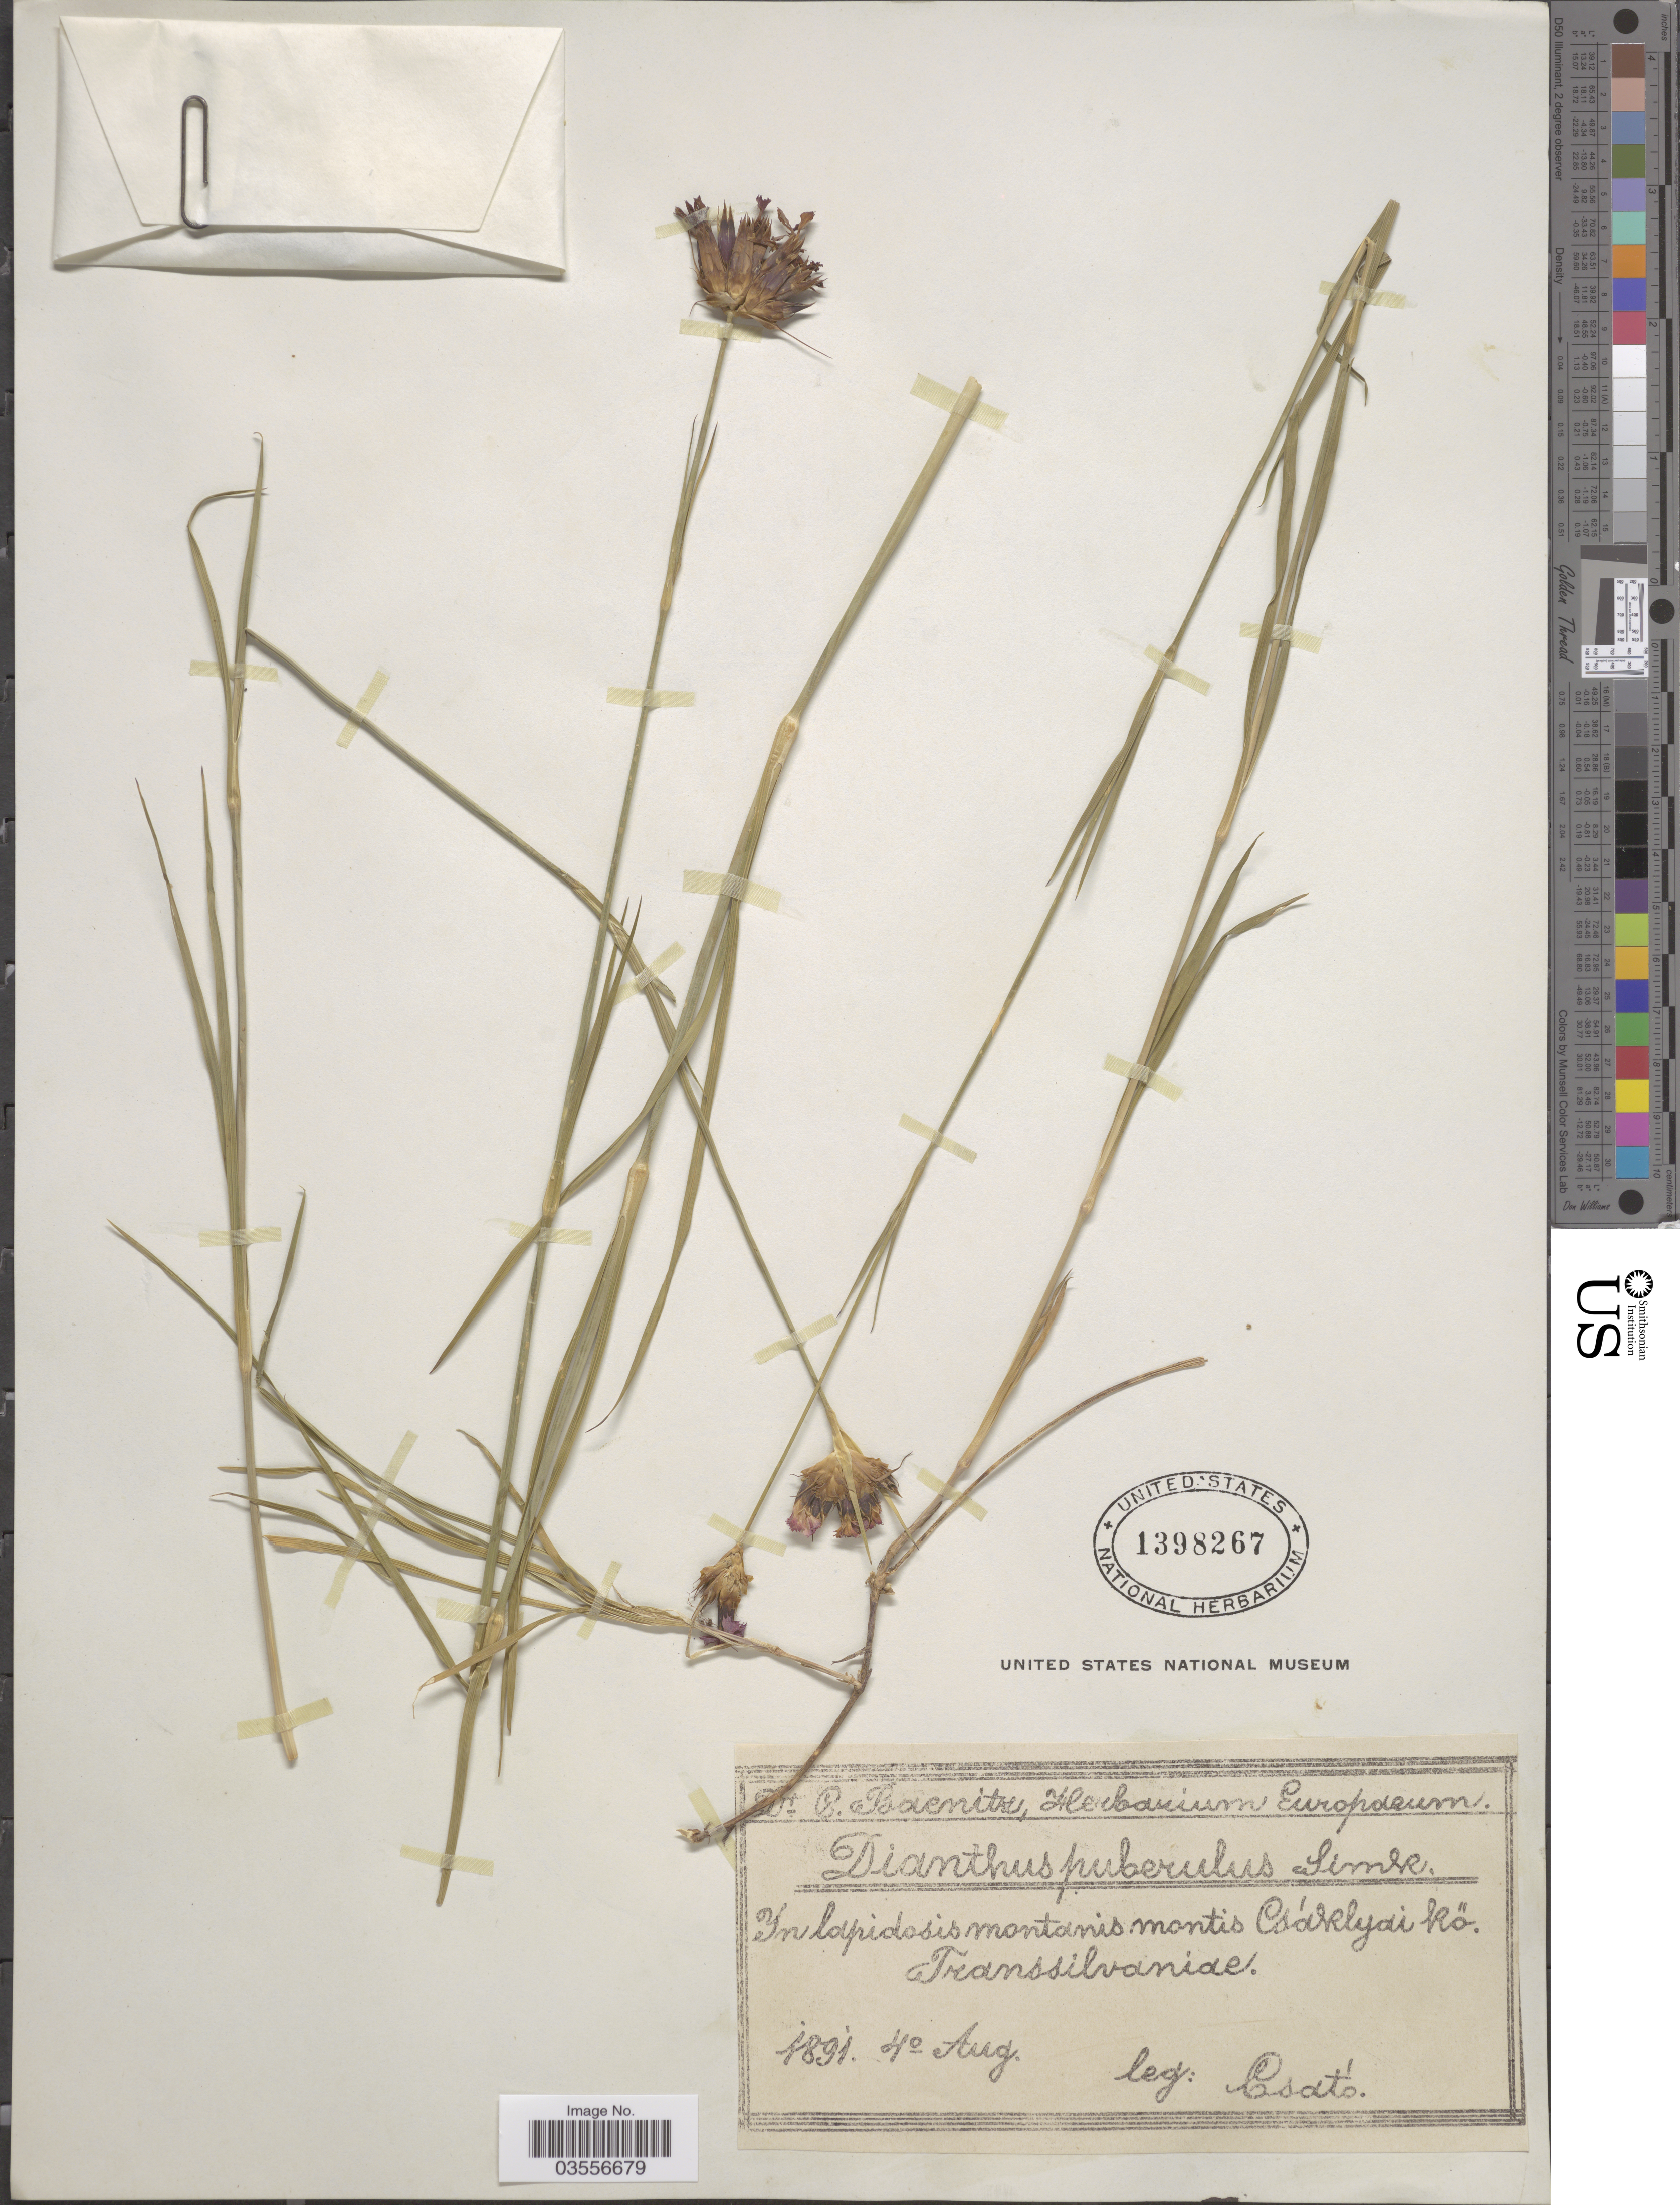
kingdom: Plantae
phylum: Tracheophyta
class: Magnoliopsida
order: Caryophyllales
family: Caryophyllaceae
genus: Dianthus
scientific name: Dianthus puberulus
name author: (Simonk.) A. Kern.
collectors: Csató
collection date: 1891-08-04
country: Romania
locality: In lapidosis montanis montis Csákyai [interpreted] Rö. Transsilvaniae.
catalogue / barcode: US 1398267